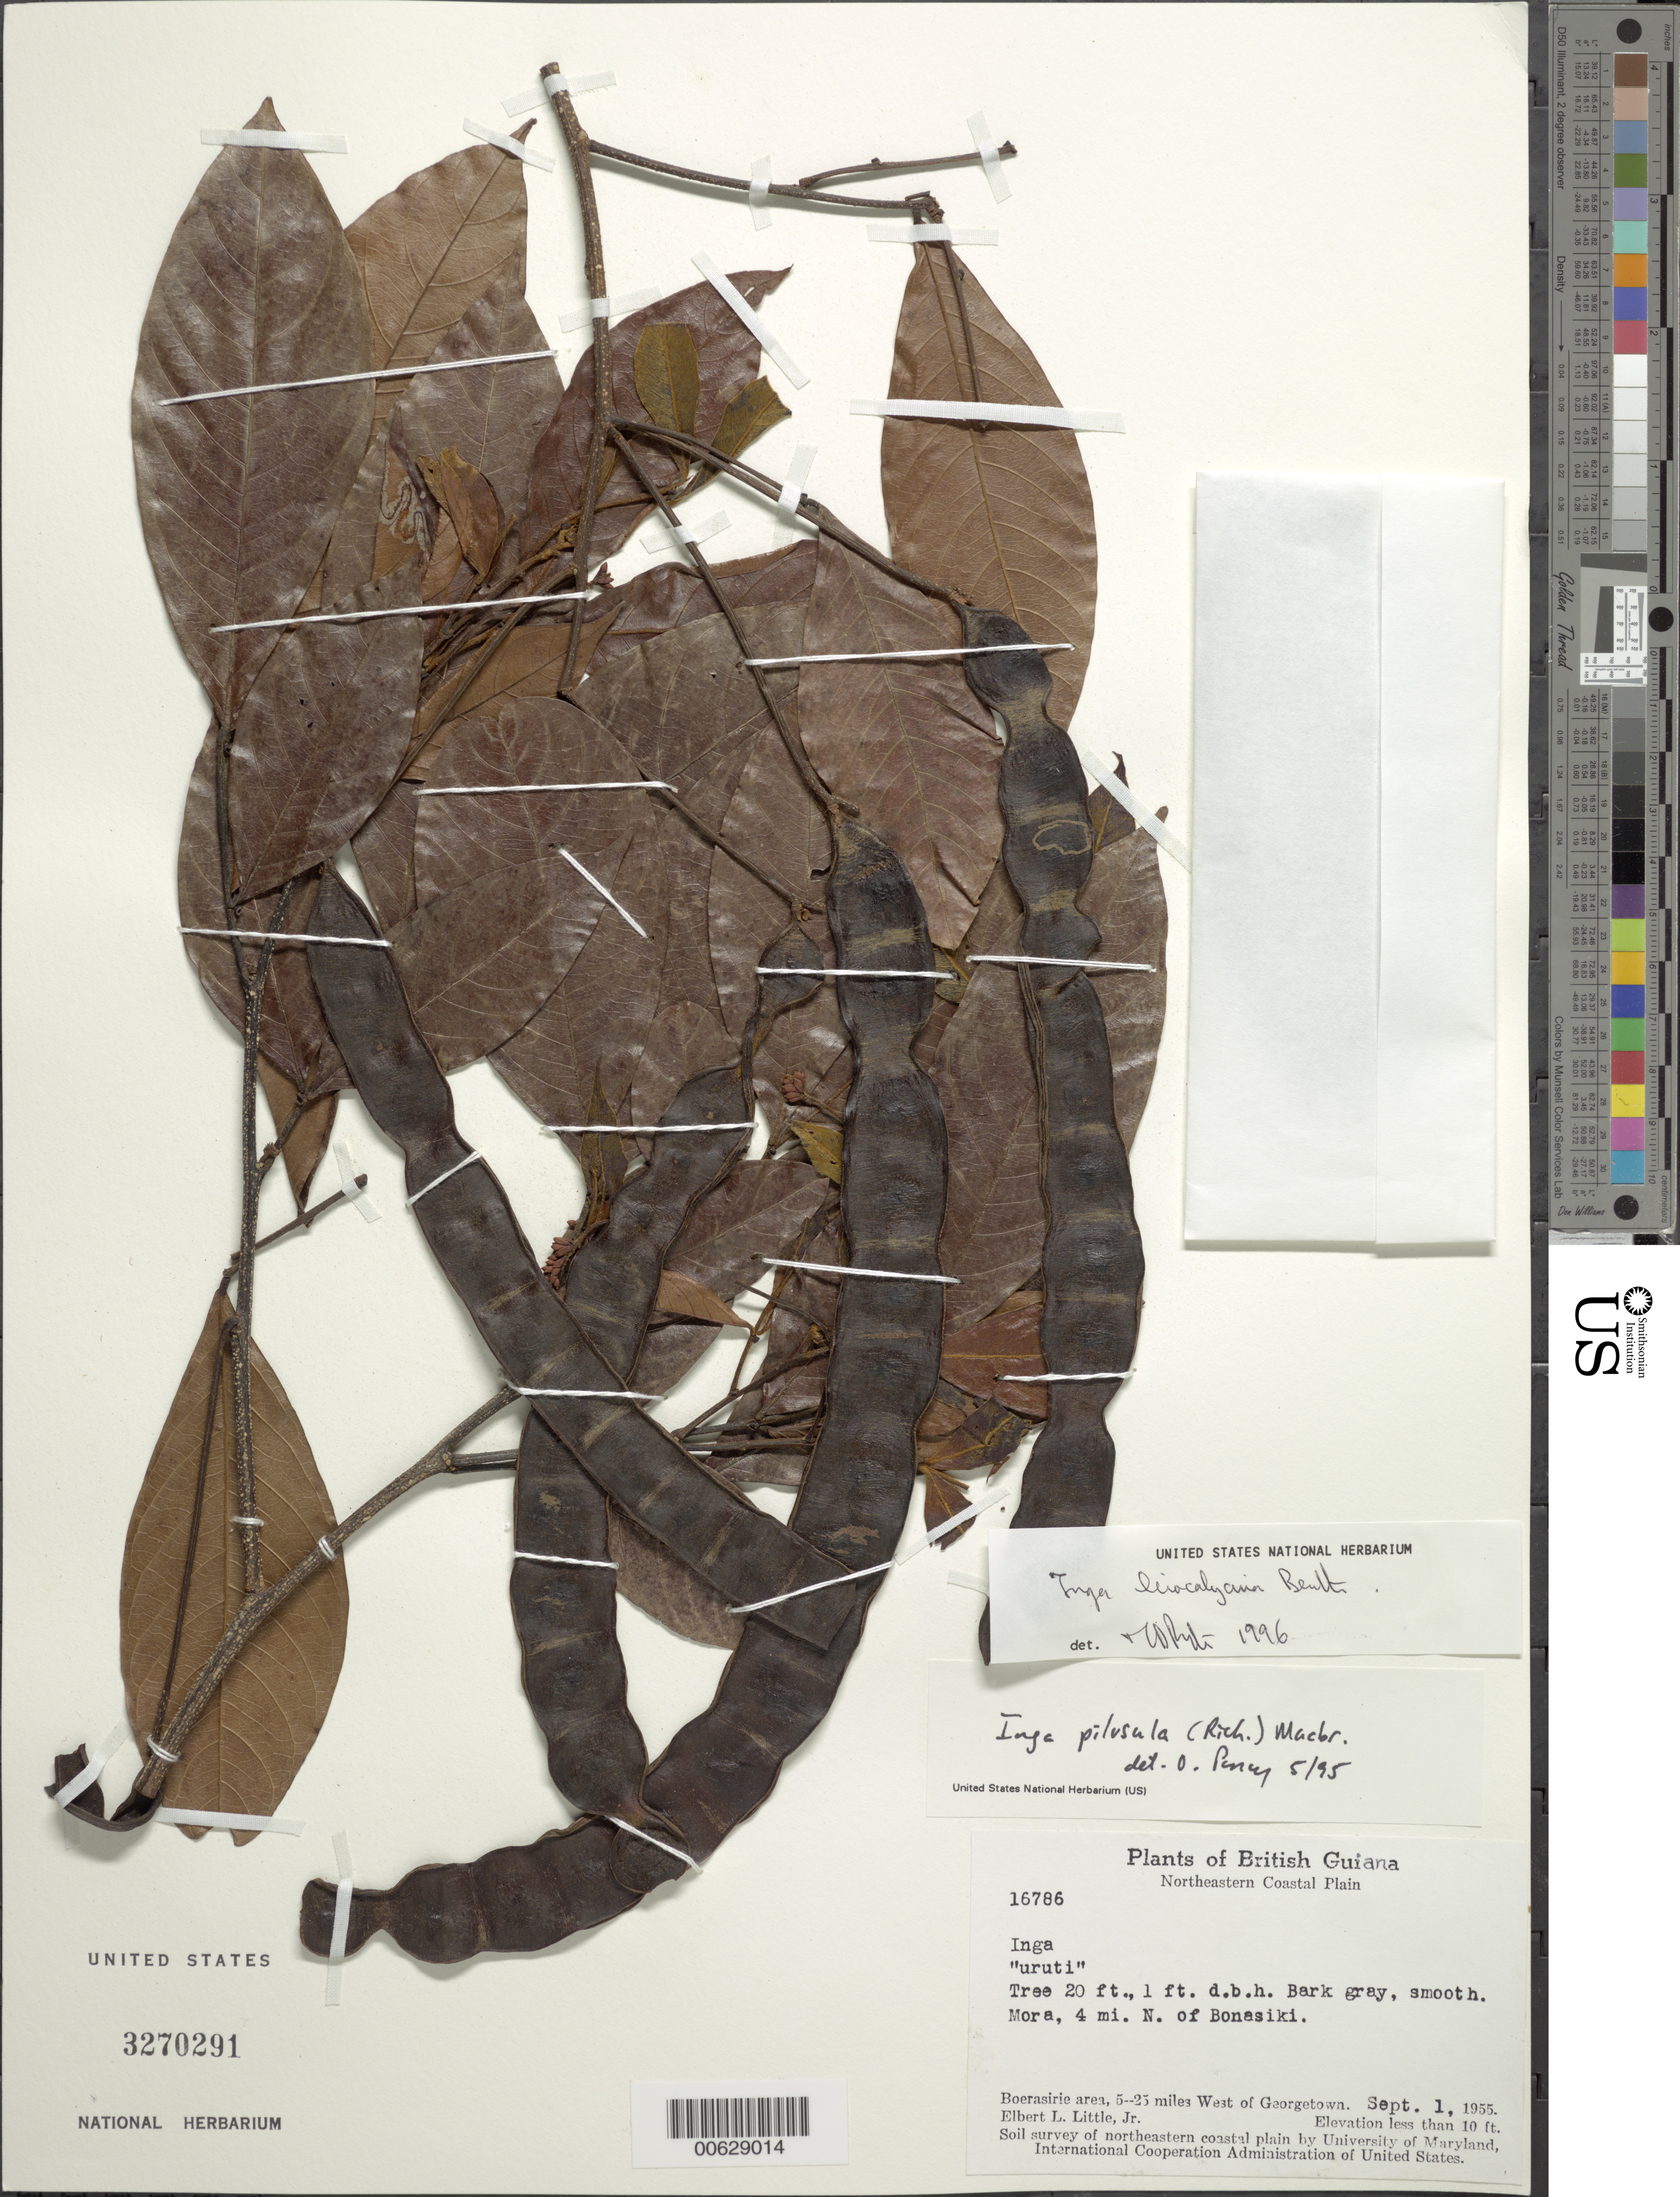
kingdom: Plantae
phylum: Tracheophyta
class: Magnoliopsida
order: Fabales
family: Fabaceae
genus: Inga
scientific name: Inga leiocalycina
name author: Benth.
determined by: Pennington, --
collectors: E. L. Little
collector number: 16786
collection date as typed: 1-Sep-55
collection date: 1955-09-01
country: Guyana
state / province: Essequibo Isl-W. Demerara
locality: Essequibo R., 4 mi. N of Bonasiki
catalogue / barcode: US 3270291